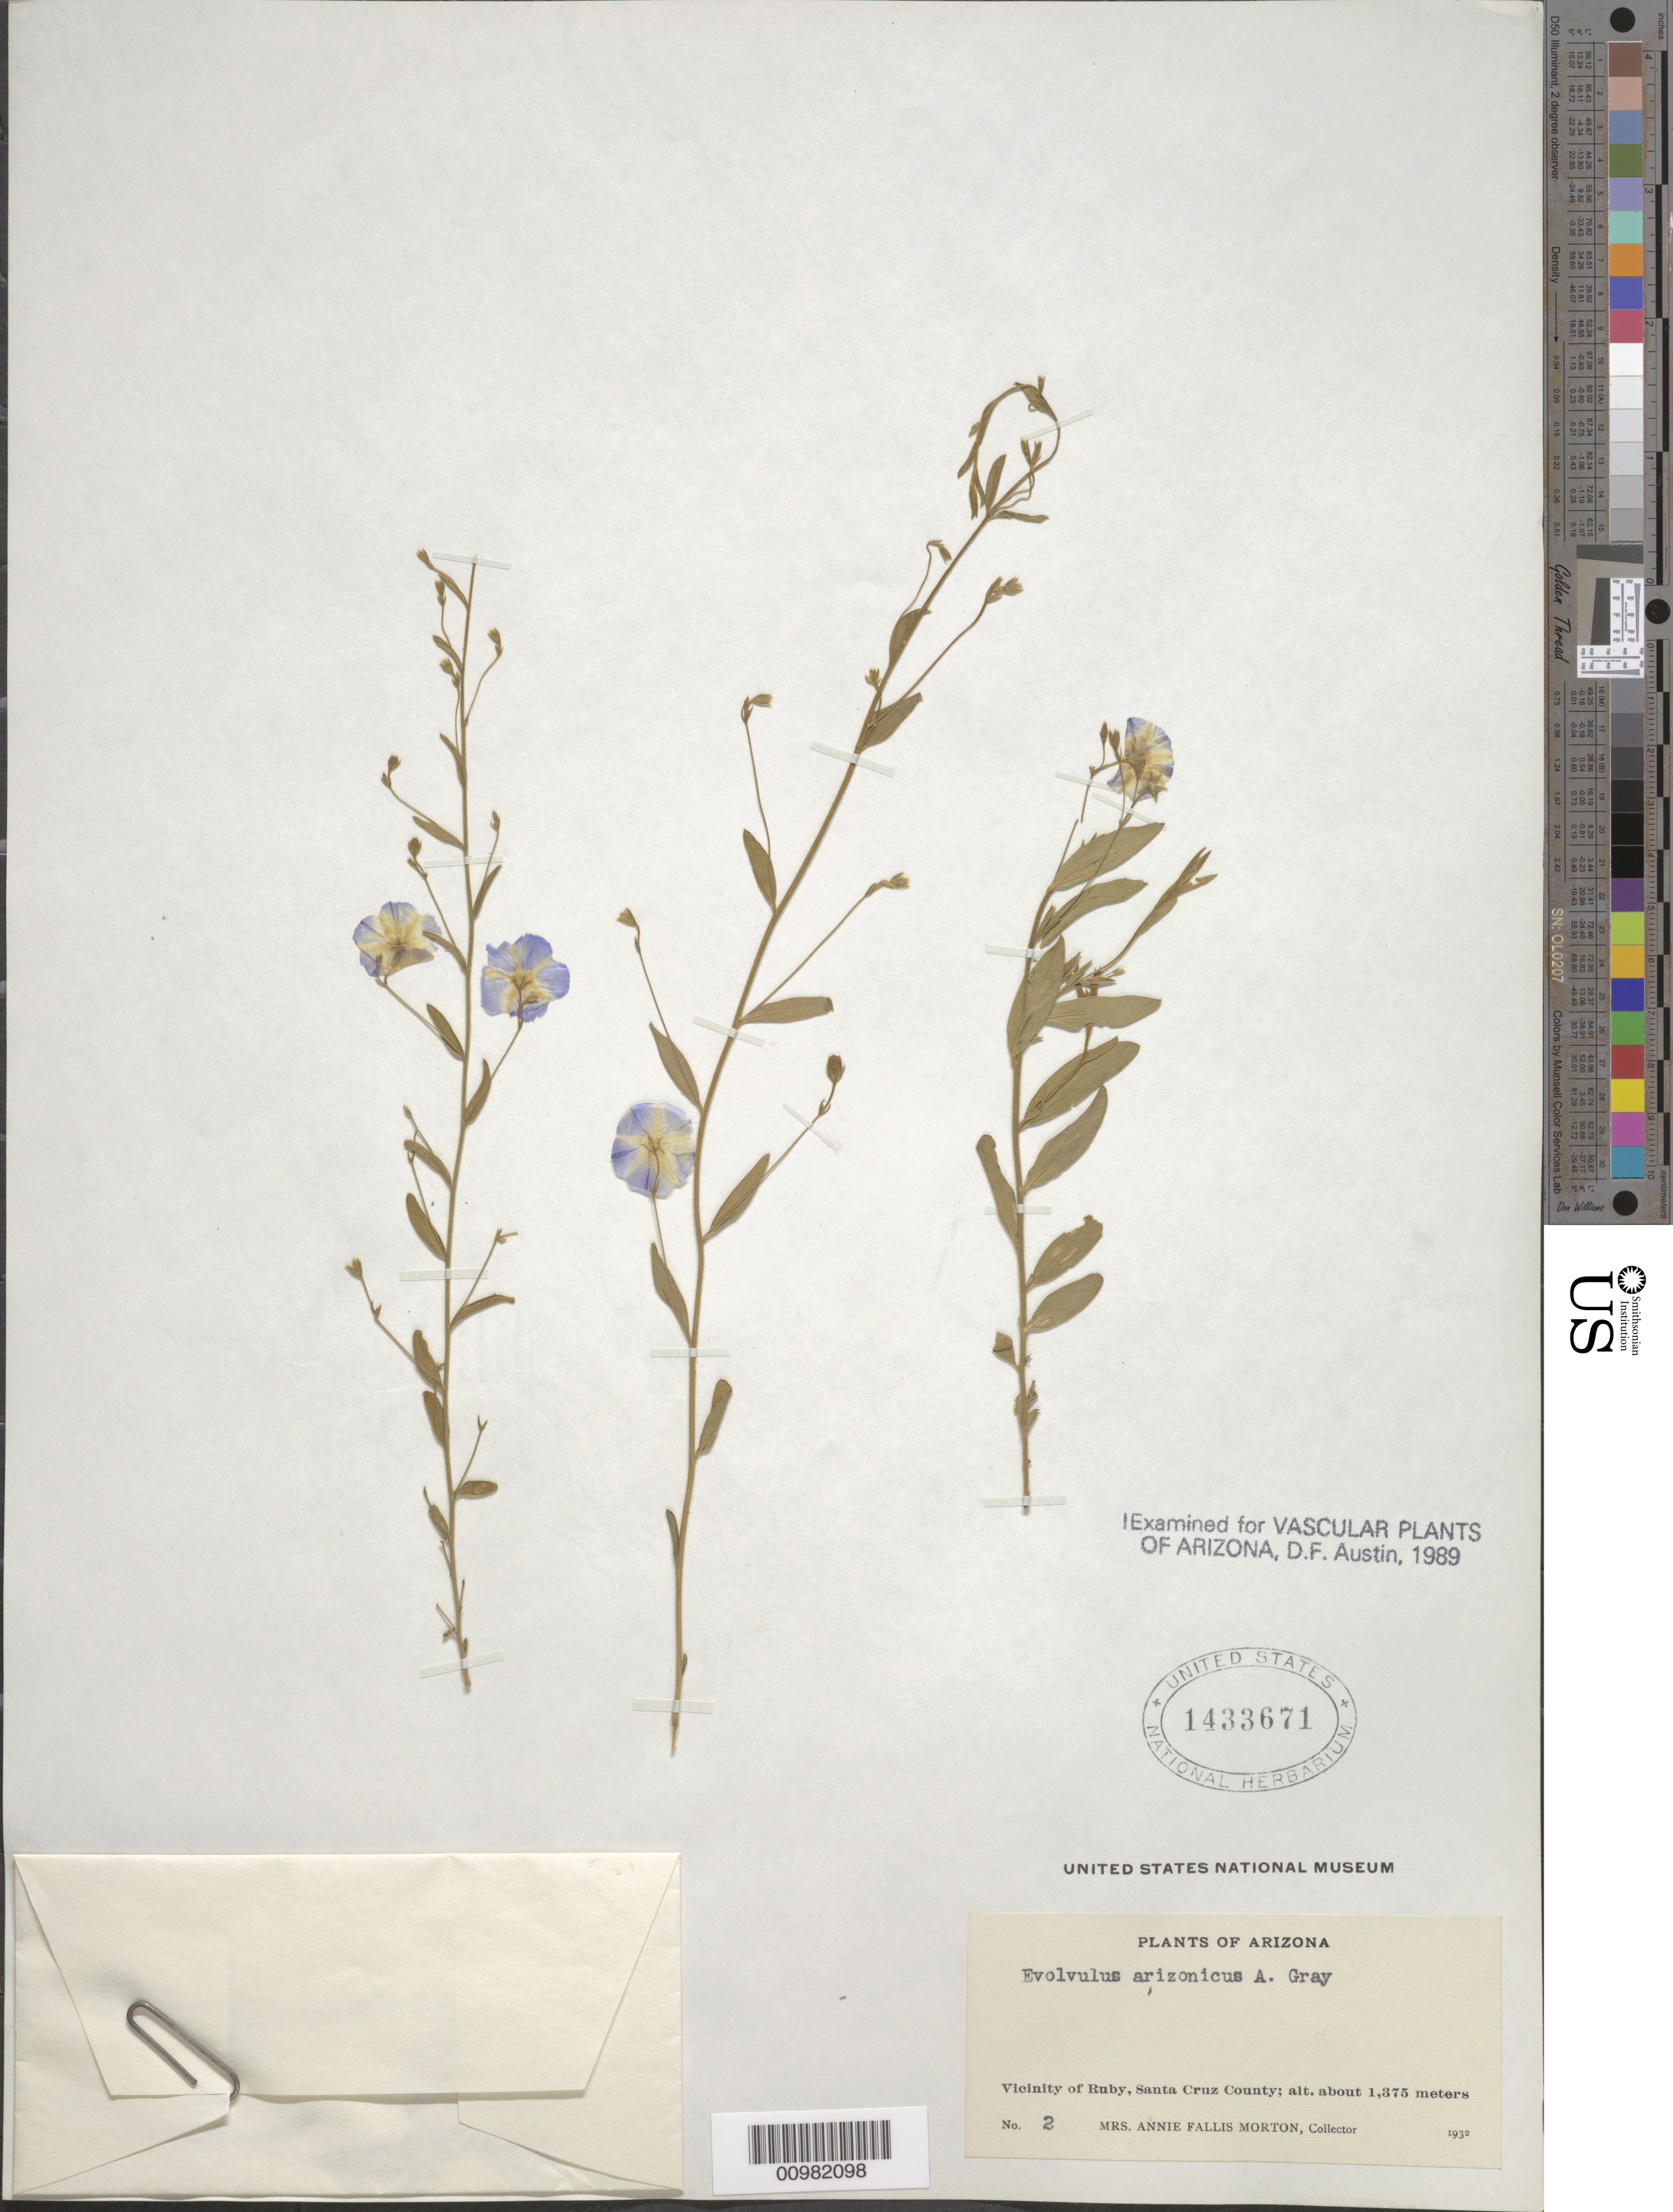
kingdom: Plantae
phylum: Tracheophyta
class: Magnoliopsida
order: Solanales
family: Convolvulaceae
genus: Evolvulus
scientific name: Evolvulus arizonicus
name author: A. Gray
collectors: A. F. Morton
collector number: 2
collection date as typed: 1932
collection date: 1932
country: United States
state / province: Arizona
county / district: Santa Cruz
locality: Vicinity of Ruby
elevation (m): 1375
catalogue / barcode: US 1433671